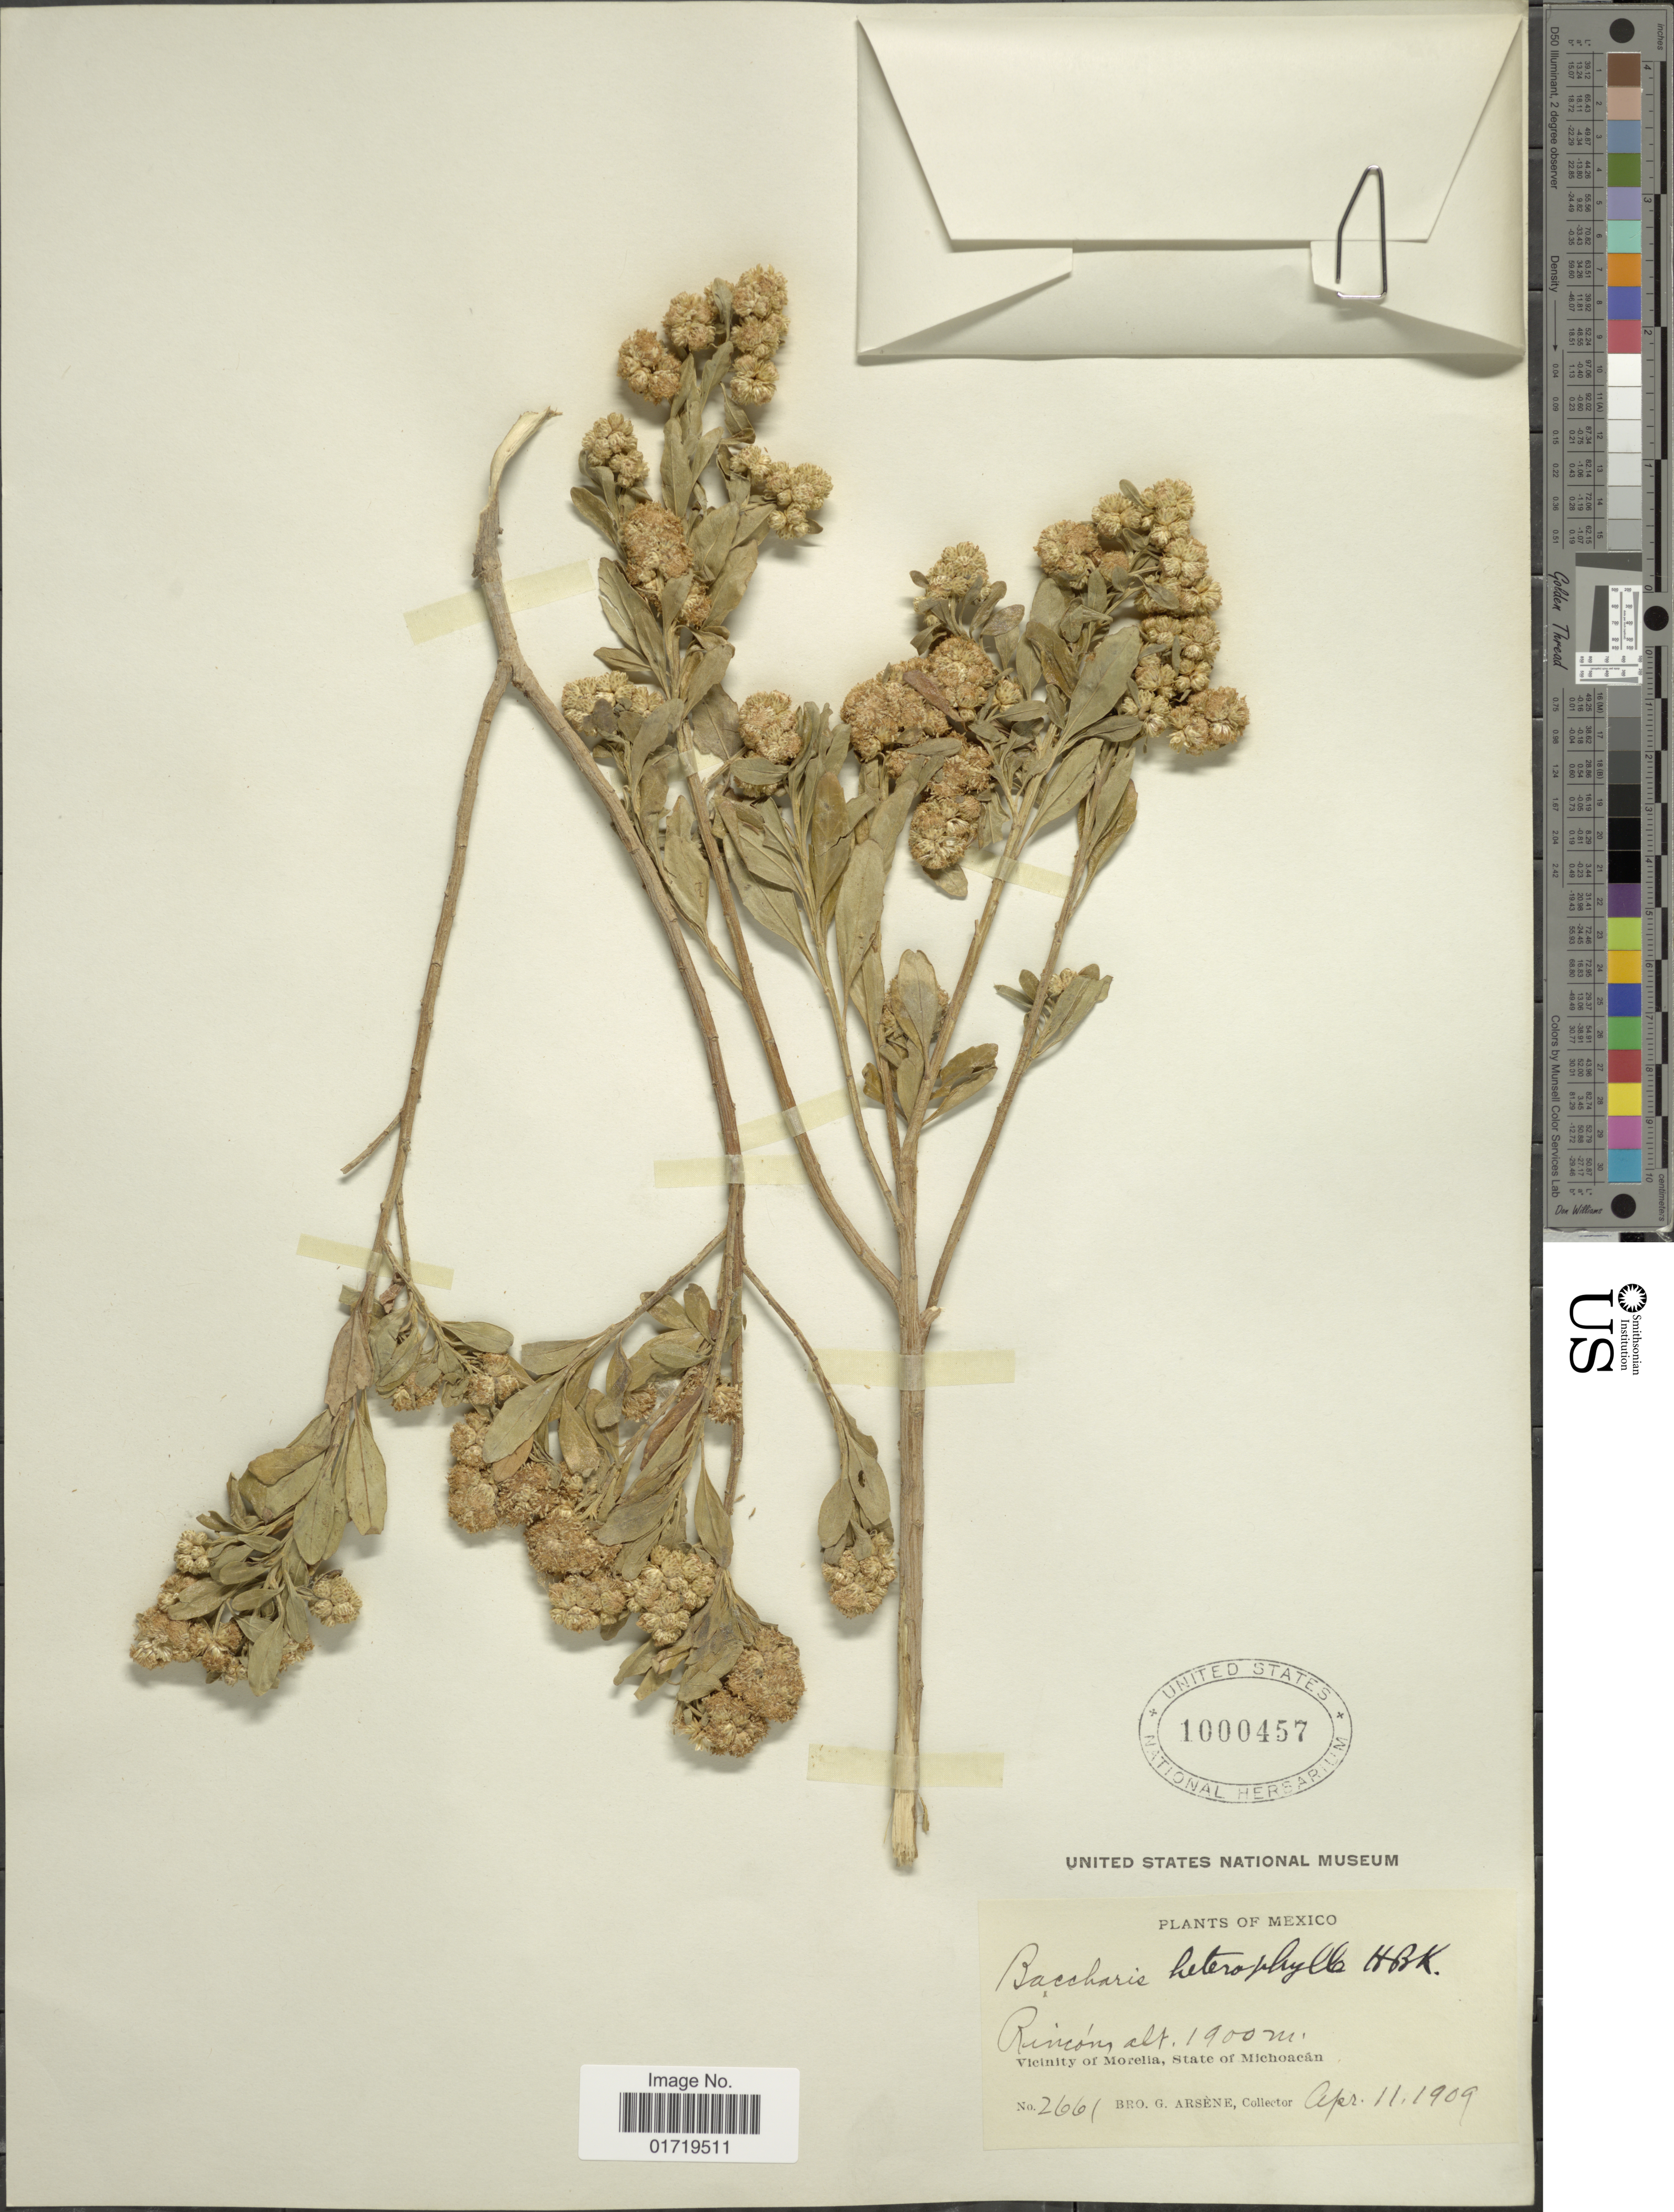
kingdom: Plantae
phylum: Tracheophyta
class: Magnoliopsida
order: Asterales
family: Asteraceae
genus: Baccharis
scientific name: Baccharis heterophylla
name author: Kunth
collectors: Bro. G. Arsène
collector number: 2661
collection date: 1909-04-11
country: Mexico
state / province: Michoacán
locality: Rincon, Vicinity of Morelia, State of Michoacan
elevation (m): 1900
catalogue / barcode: US 1000457